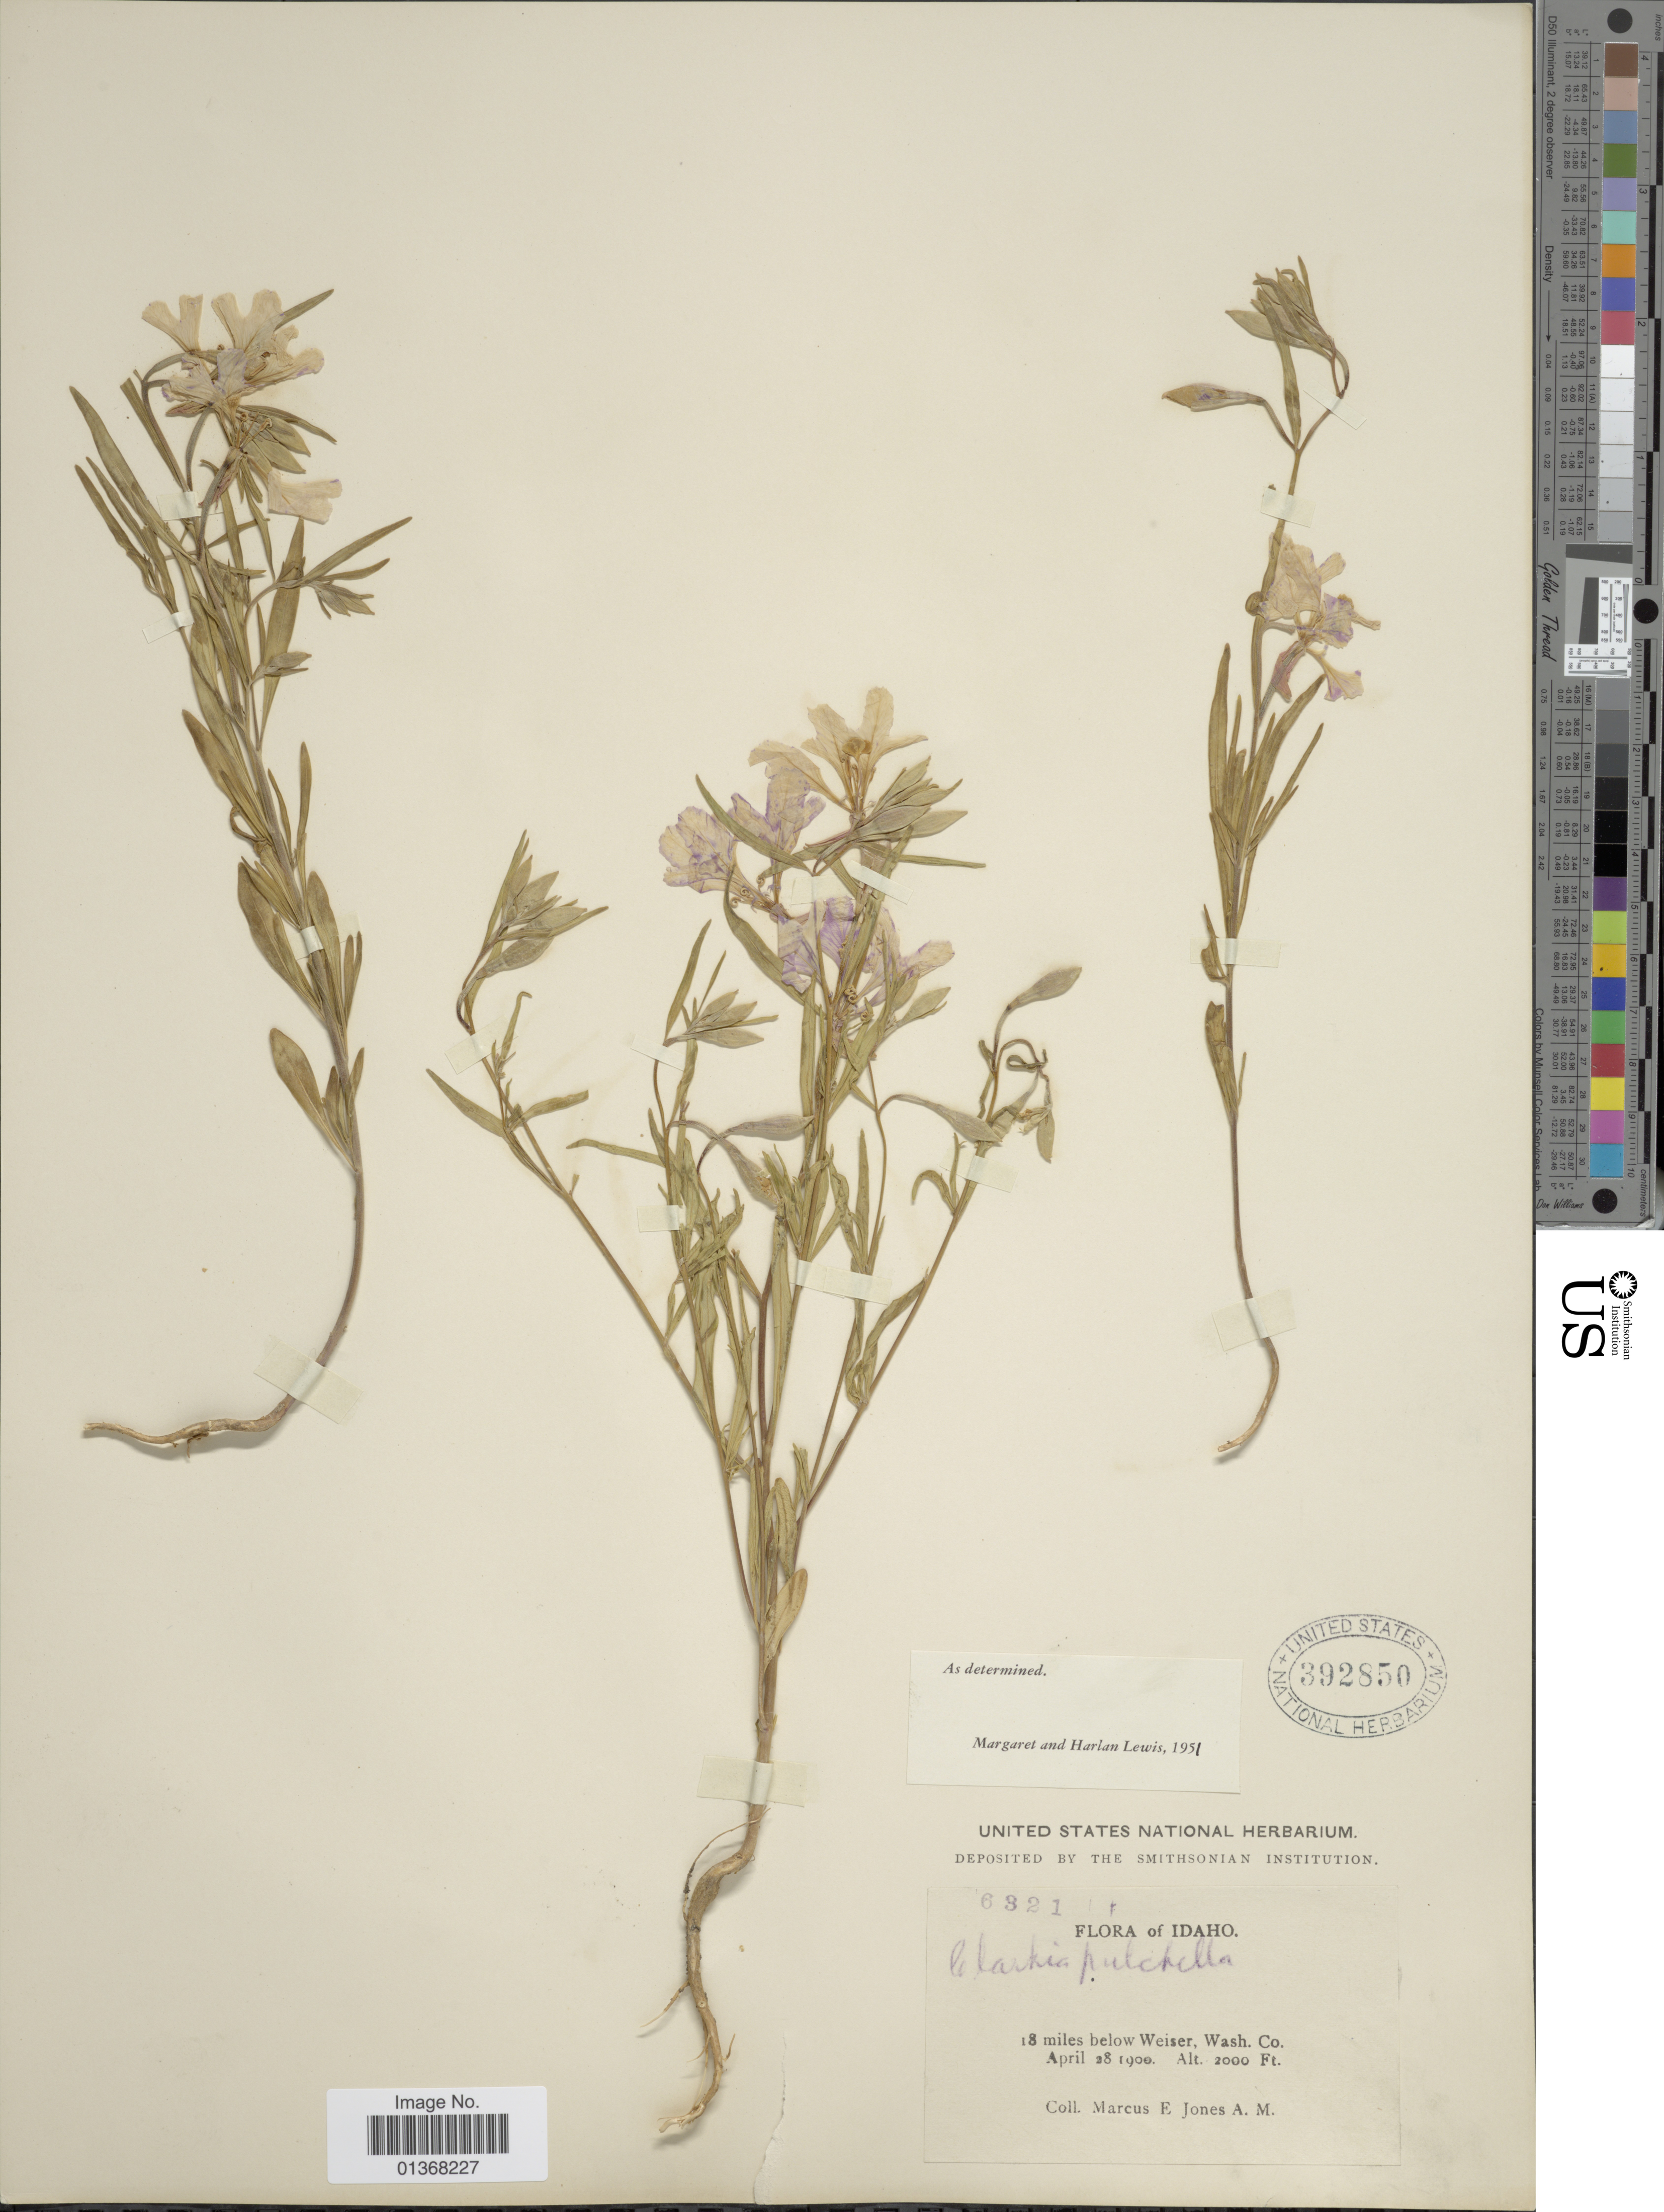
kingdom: Plantae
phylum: Tracheophyta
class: Magnoliopsida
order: Myrtales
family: Onagraceae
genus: Clarkia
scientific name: Clarkia pulchella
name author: Pursh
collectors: M. E. Jones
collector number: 6321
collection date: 1900-04-28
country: United States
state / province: Idaho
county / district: Washington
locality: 18 miles below Weiser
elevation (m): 610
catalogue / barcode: US 392850